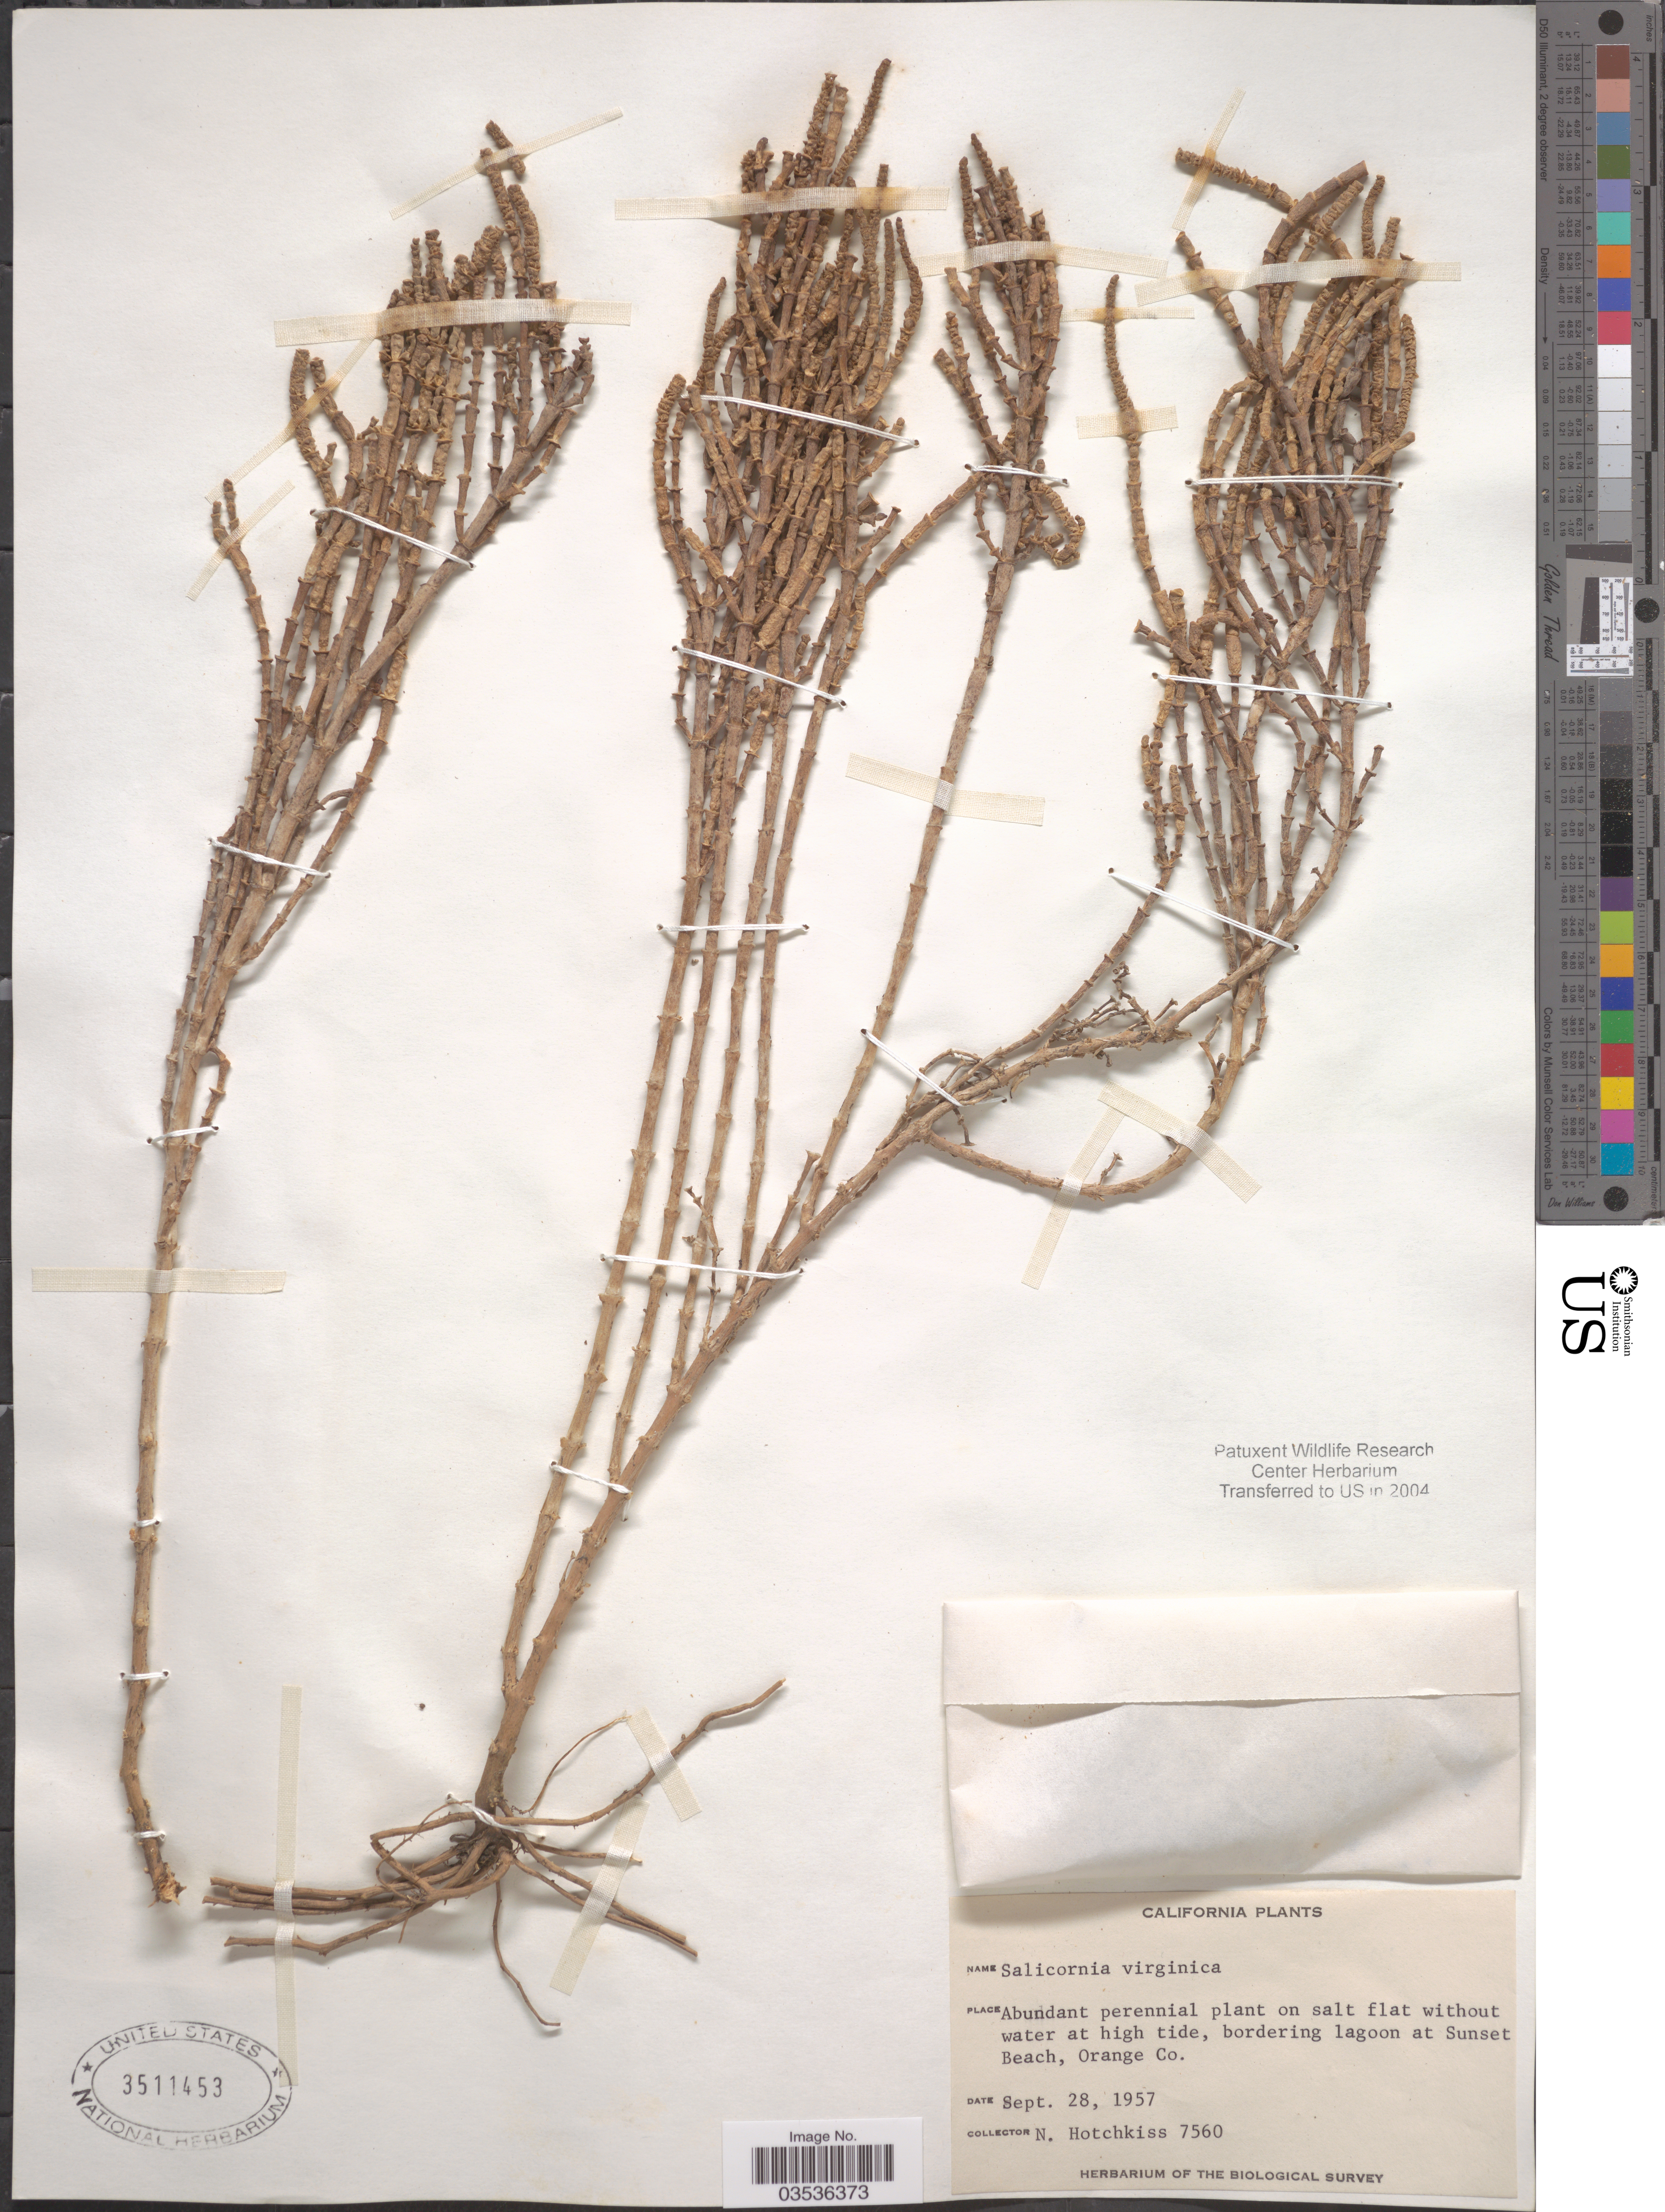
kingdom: Plantae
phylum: Tracheophyta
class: Magnoliopsida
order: Caryophyllales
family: Amaranthaceae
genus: Salicornia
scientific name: Salicornia pacifica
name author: Standl.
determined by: Strong, Mark T., (BOT), Smithsonian Institution - National Museum of Natural History (UNITED STATES)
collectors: N. Hotchkiss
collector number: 7560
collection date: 1957-09-28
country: United States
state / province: California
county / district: Orange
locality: On salt flat without water at high tide, bordering lagoon at Sunset Beach, Orange Co.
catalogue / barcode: US 3511453